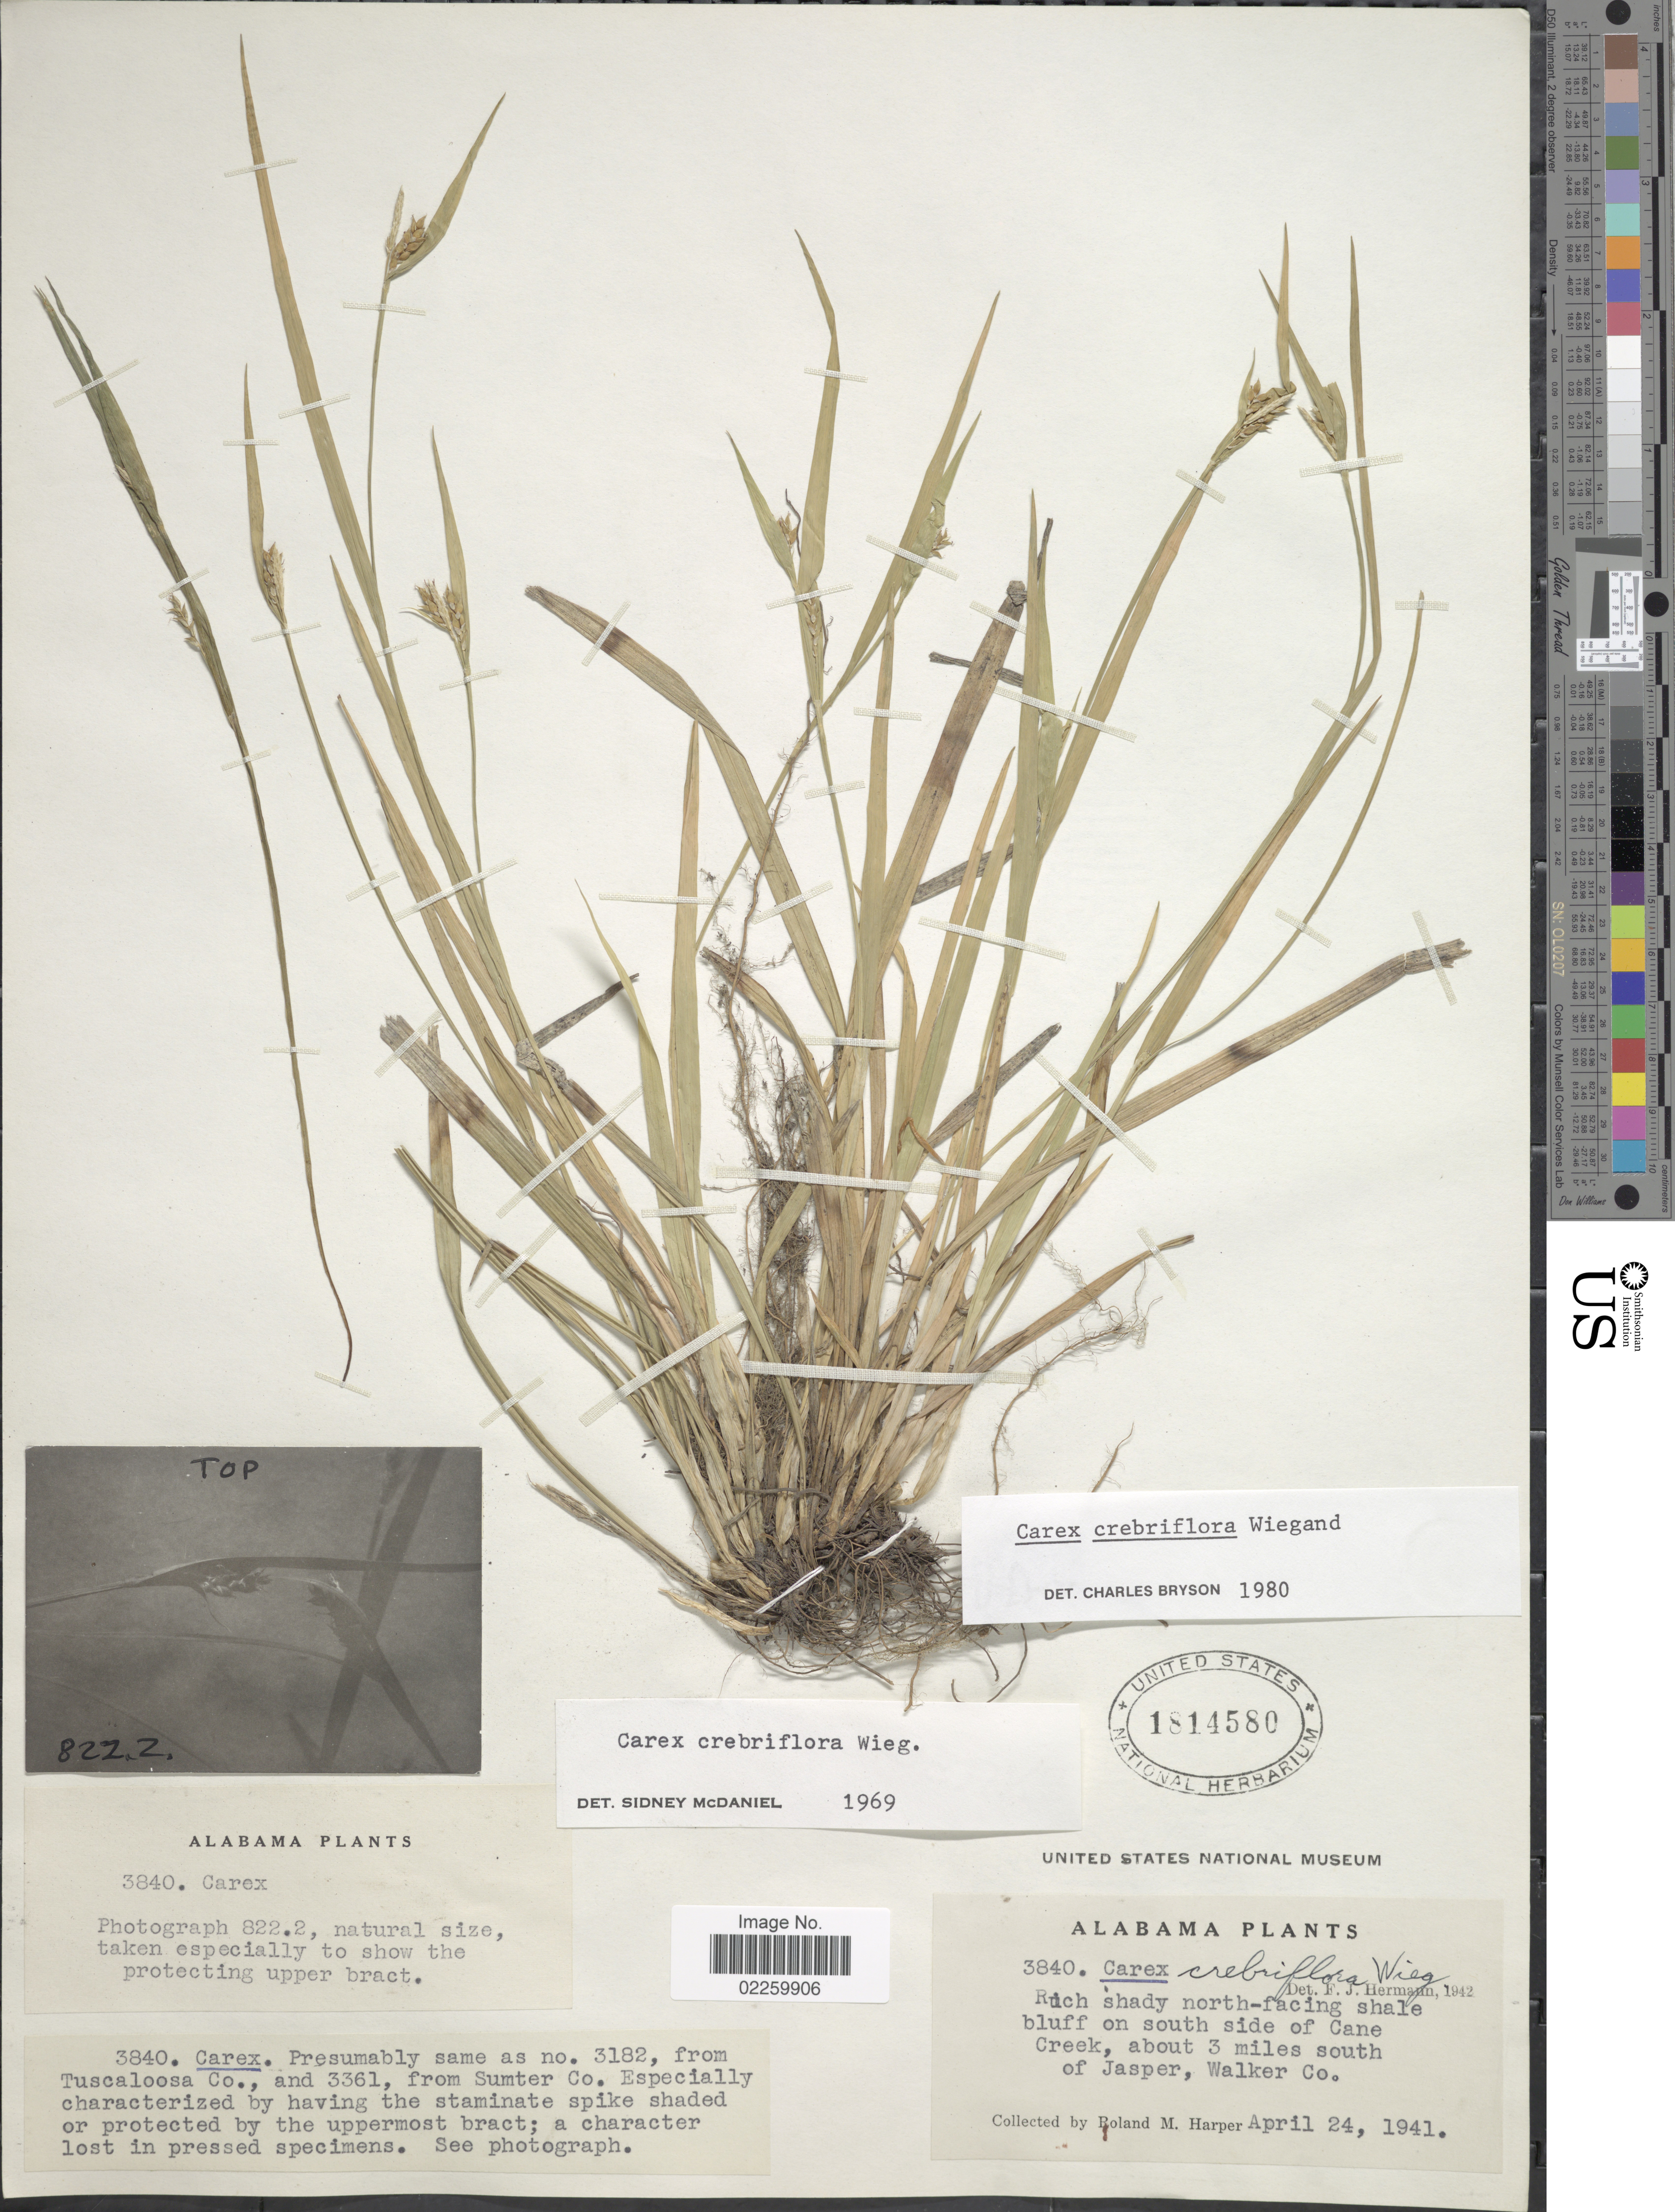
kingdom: Plantae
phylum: Tracheophyta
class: Liliopsida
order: Poales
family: Cyperaceae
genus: Carex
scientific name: Carex crebriflora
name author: Wiegand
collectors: R. M. Harper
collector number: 3840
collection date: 1941-04-24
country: United States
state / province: Alabama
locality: Rich sandy north-facing shale bluff on south side of Cane Creek, about 3 miles south of Jasper, Walker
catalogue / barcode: US 1814580